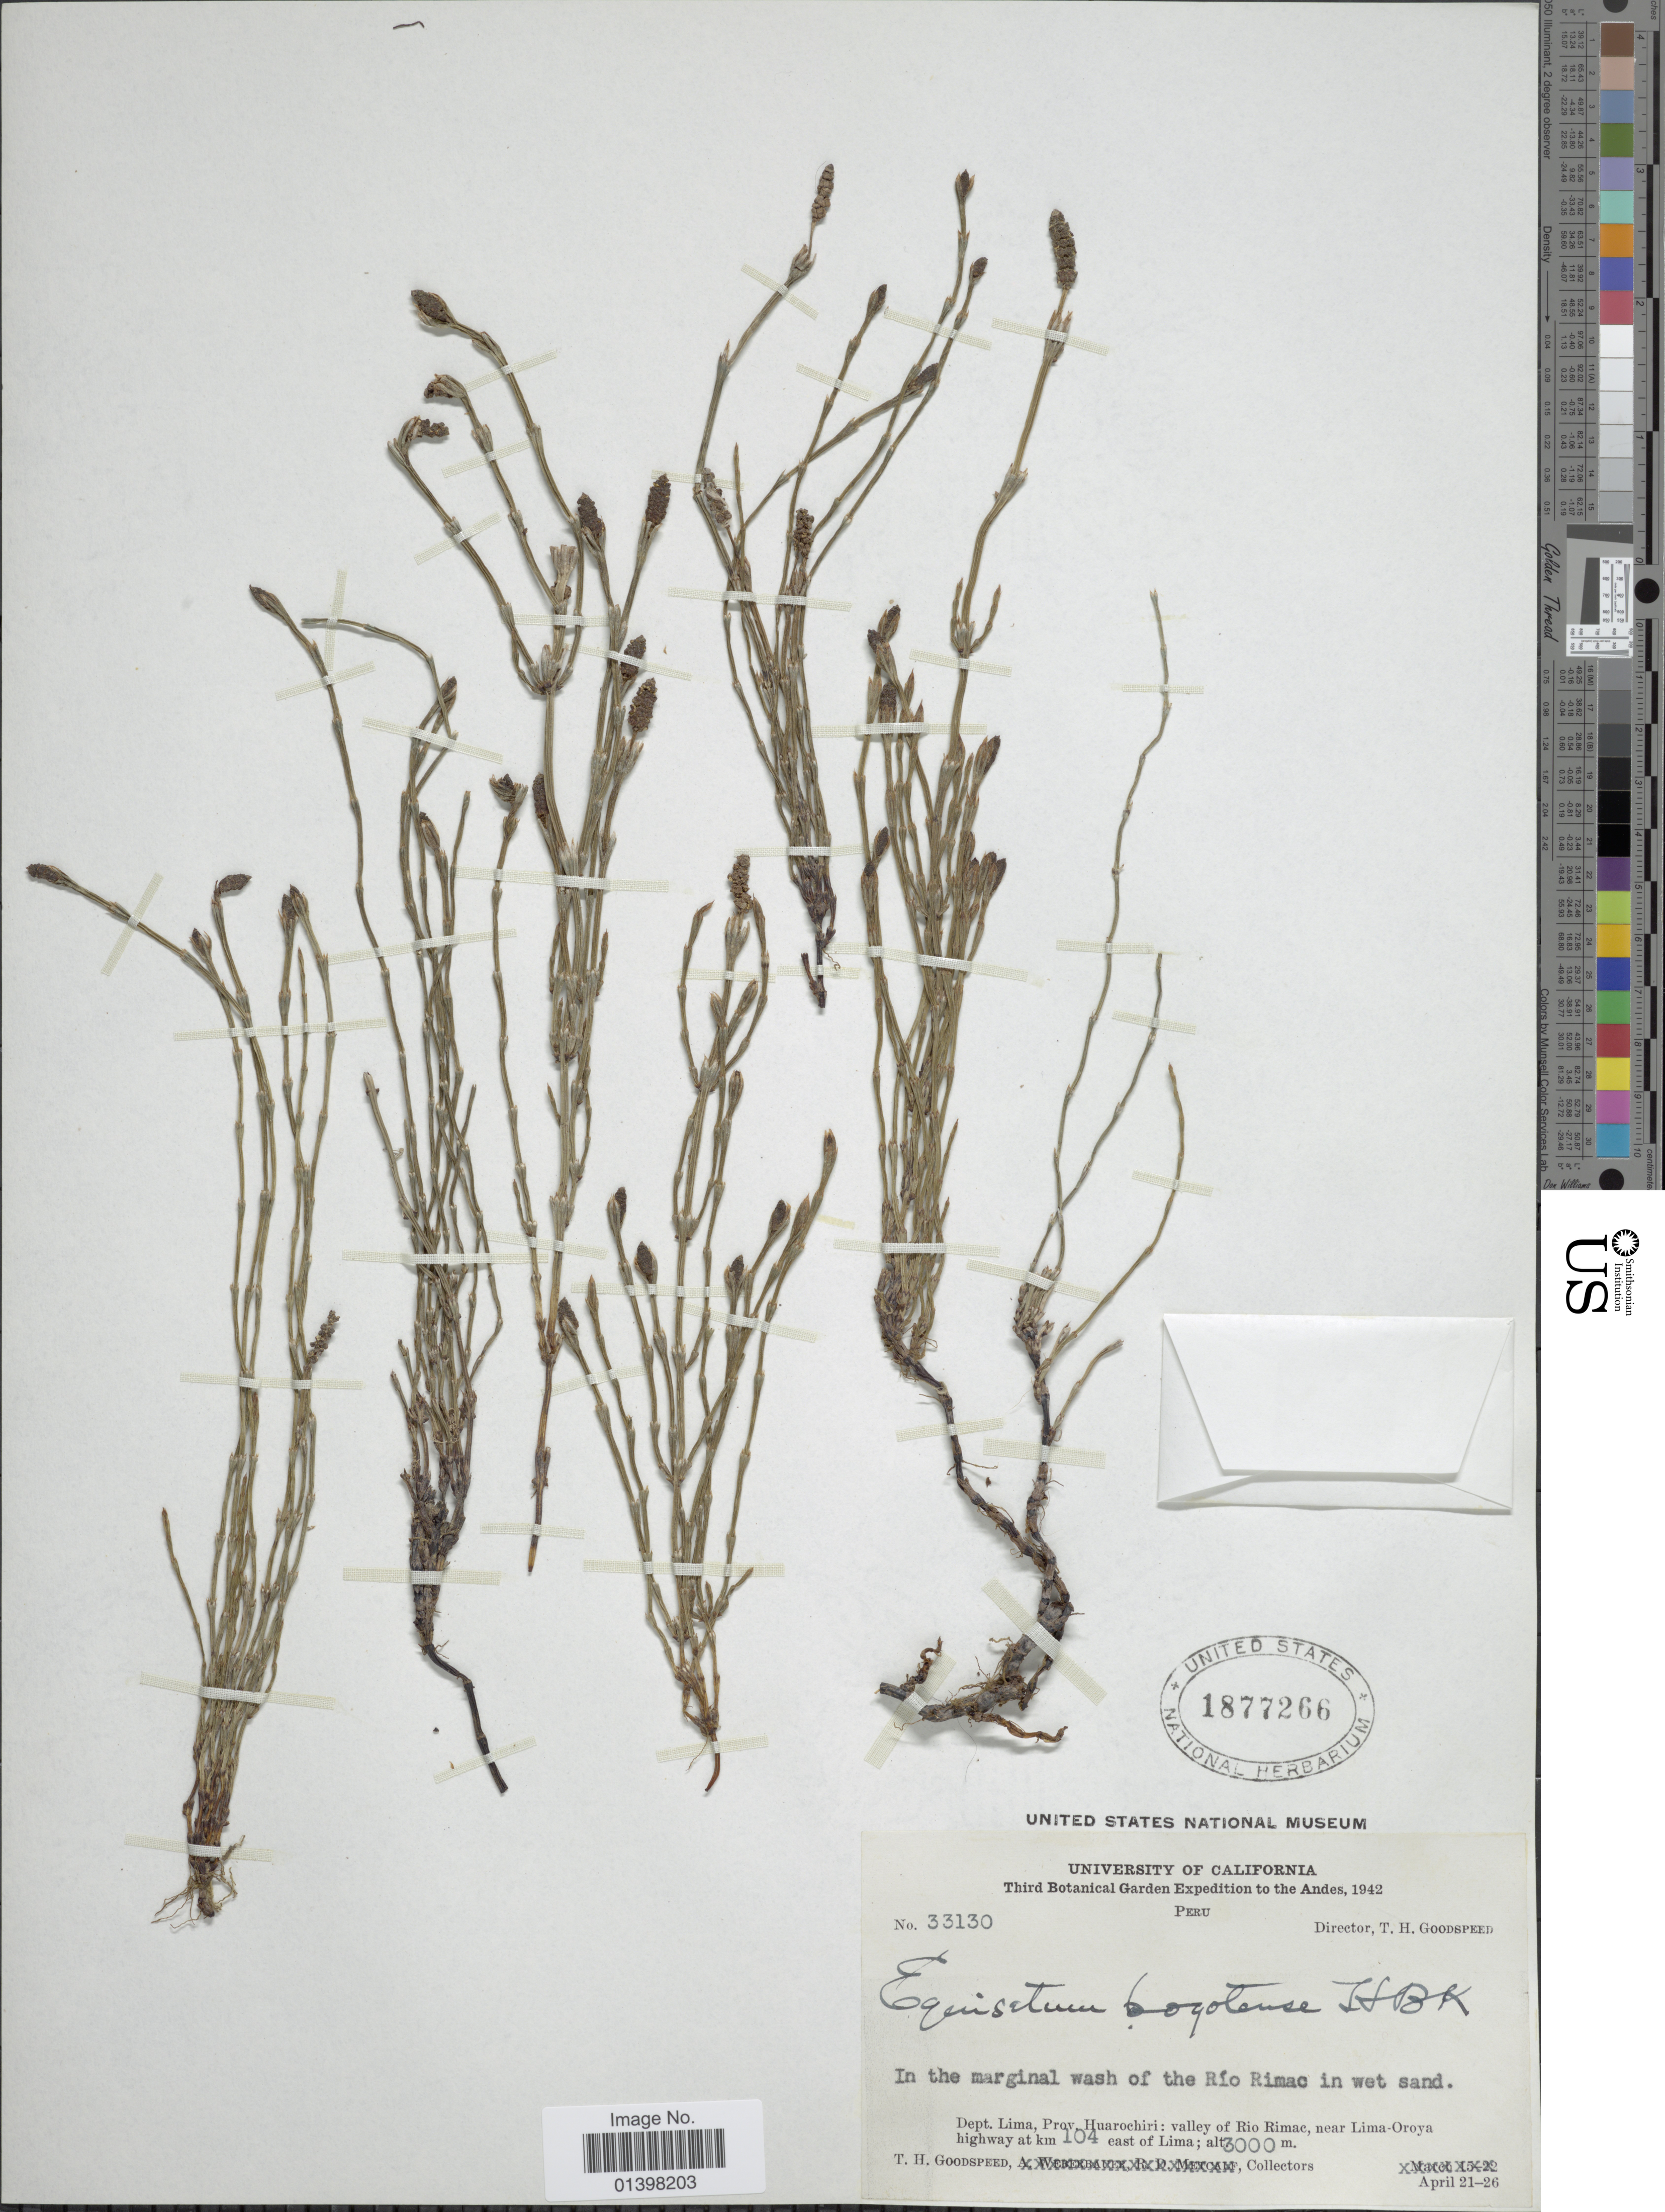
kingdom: Plantae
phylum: Tracheophyta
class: Polypodiopsida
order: Equisetales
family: Equisetaceae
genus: Equisetum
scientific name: Equisetum bogotense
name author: Kunth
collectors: T. Goodspeed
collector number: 33130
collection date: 1942-04-21/1942-04-26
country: Peru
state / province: Lima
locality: Prov. Huarochi: valley of Rio Rimae, near Lima-Oroya highway at km 104 east of Lima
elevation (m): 3000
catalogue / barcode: US 1877266